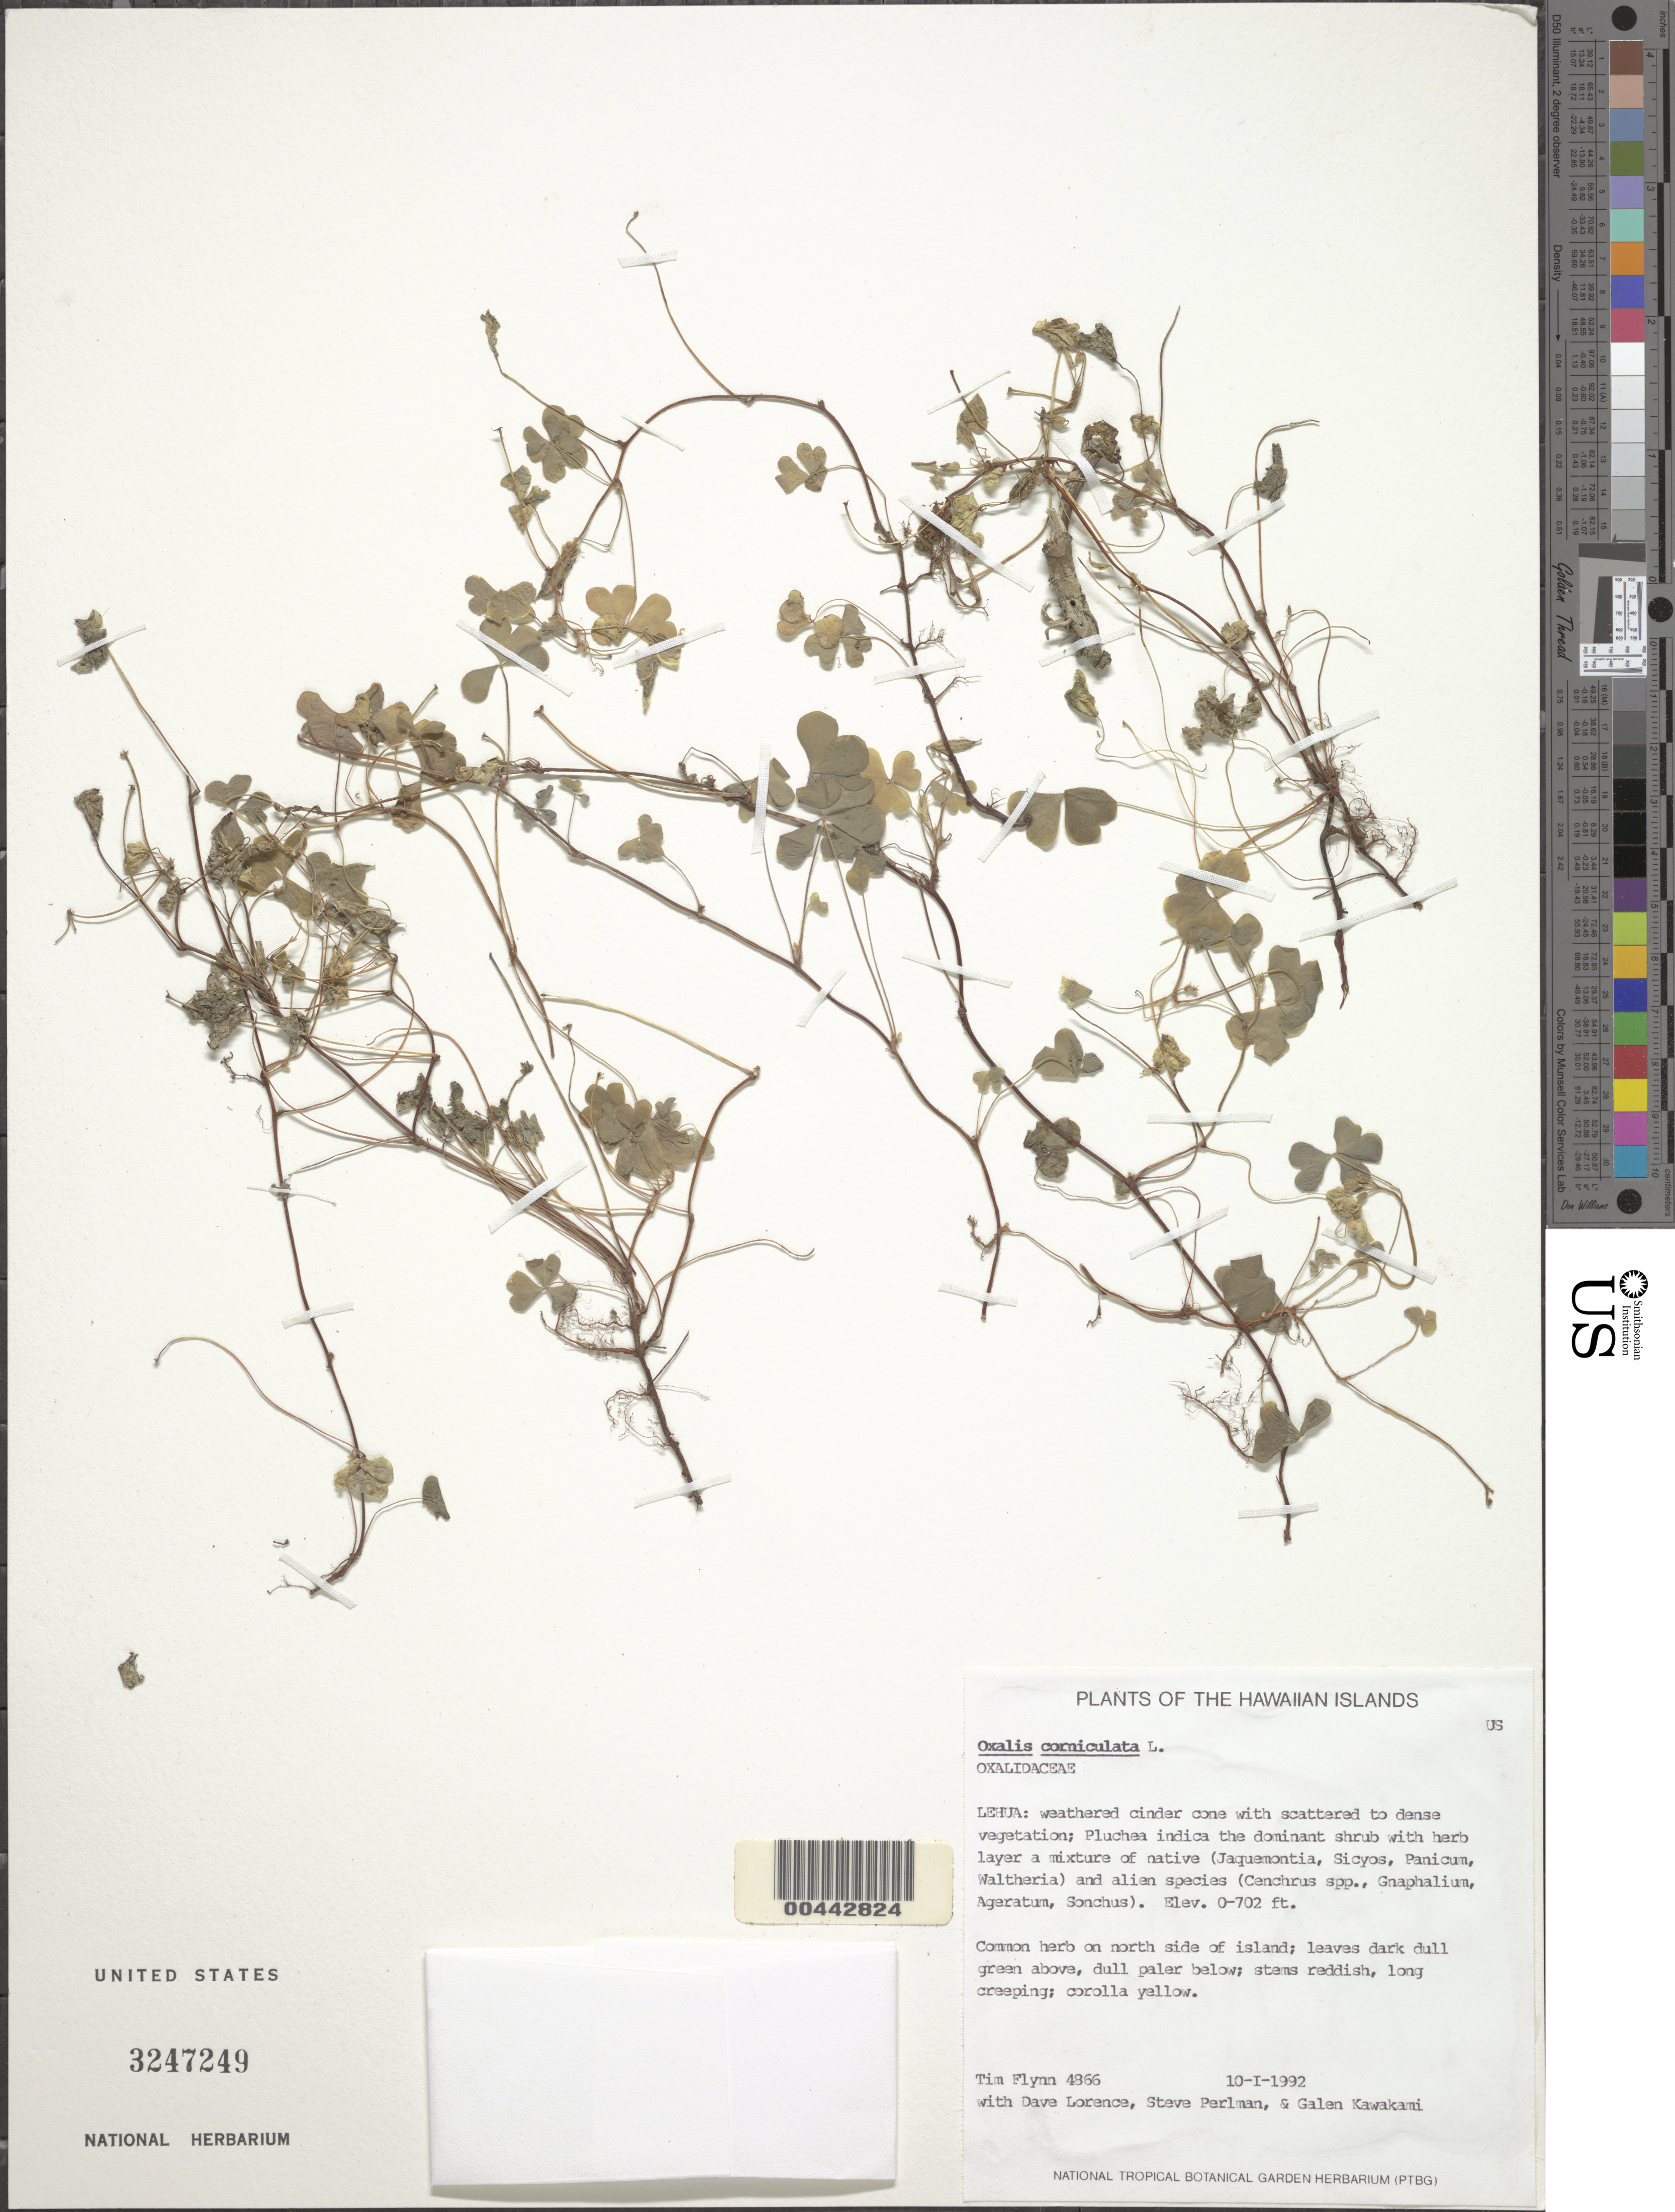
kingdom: Plantae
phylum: Tracheophyta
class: Magnoliopsida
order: Oxalidales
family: Oxalidaceae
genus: Oxalis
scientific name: Oxalis corniculata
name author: L.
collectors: T. W. Flynn, D. Lorence, S. P. Perlman & G. Kawakami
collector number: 4866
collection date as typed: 10 Jan 1992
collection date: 1992-01-10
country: United States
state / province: Hawaii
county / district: Kauai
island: Lehua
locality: On north side of island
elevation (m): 0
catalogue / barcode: US 3247249